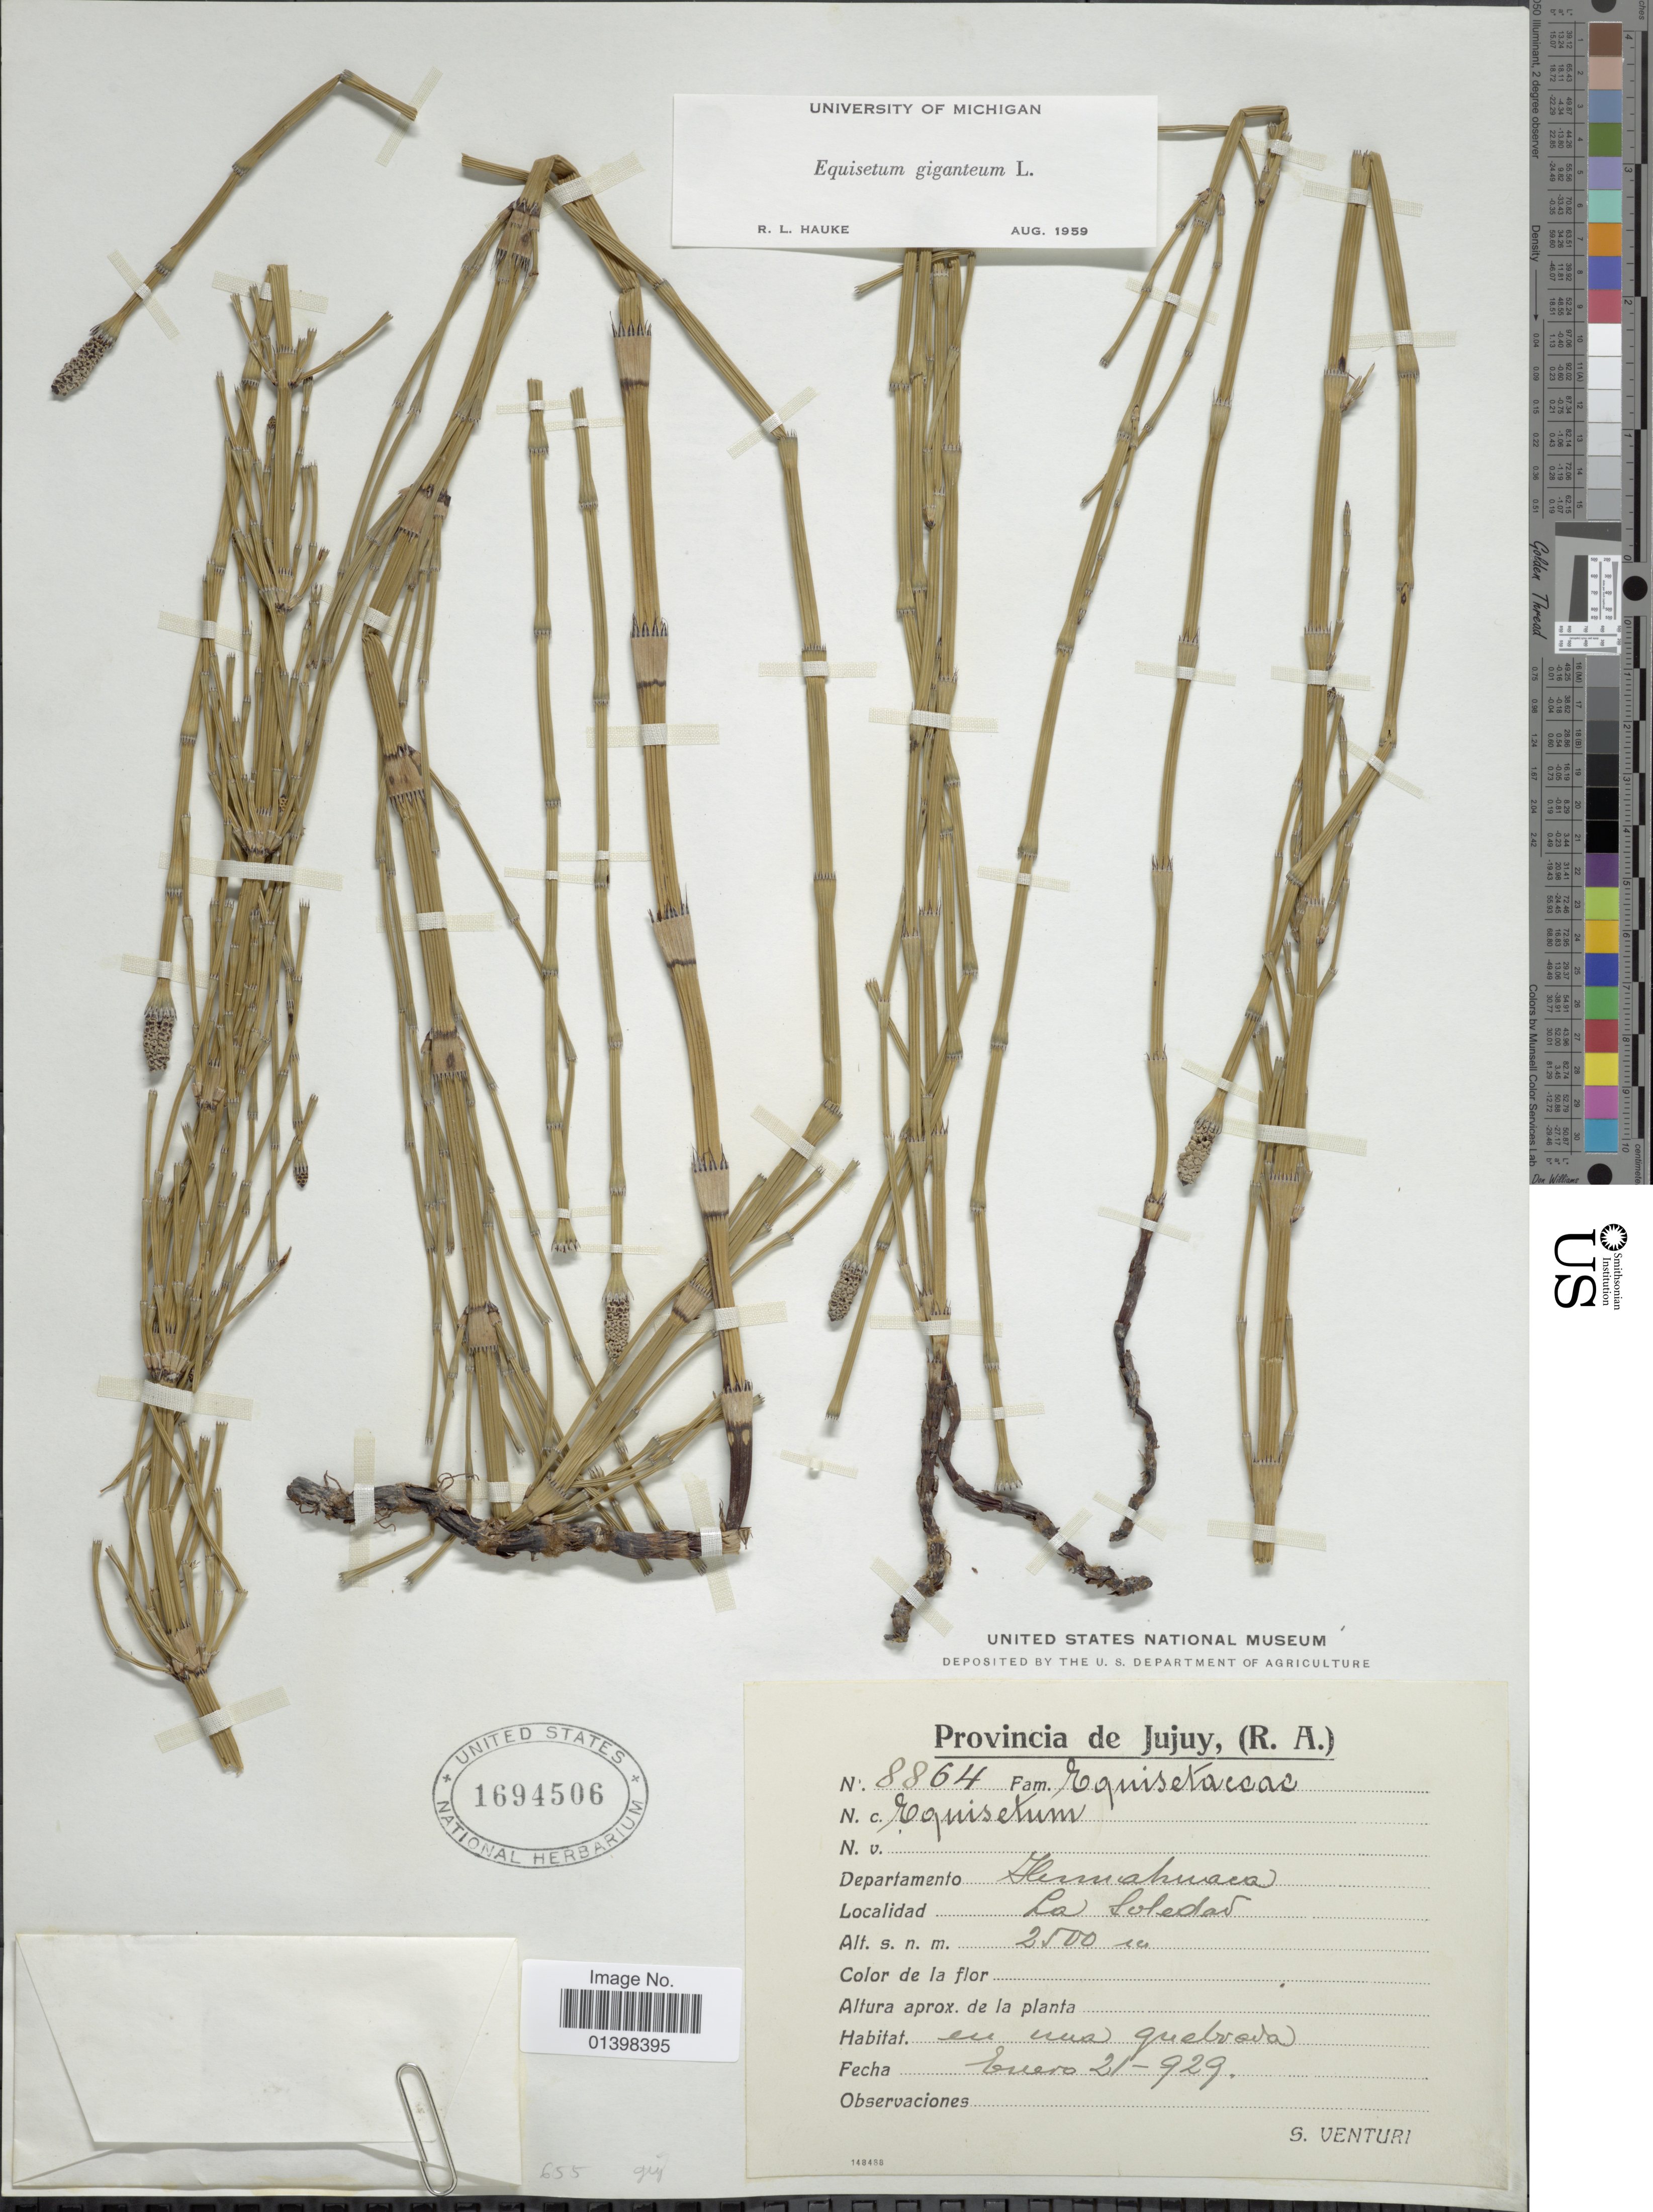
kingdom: Plantae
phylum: Tracheophyta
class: Polypodiopsida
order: Equisetales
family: Equisetaceae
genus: Equisetum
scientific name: Equisetum giganteum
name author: L.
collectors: S. Venturi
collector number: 8864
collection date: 1929-01-21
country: Argentina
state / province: Jujuy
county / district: Humahuaca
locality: La Soledad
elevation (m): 2500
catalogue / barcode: US 1694506